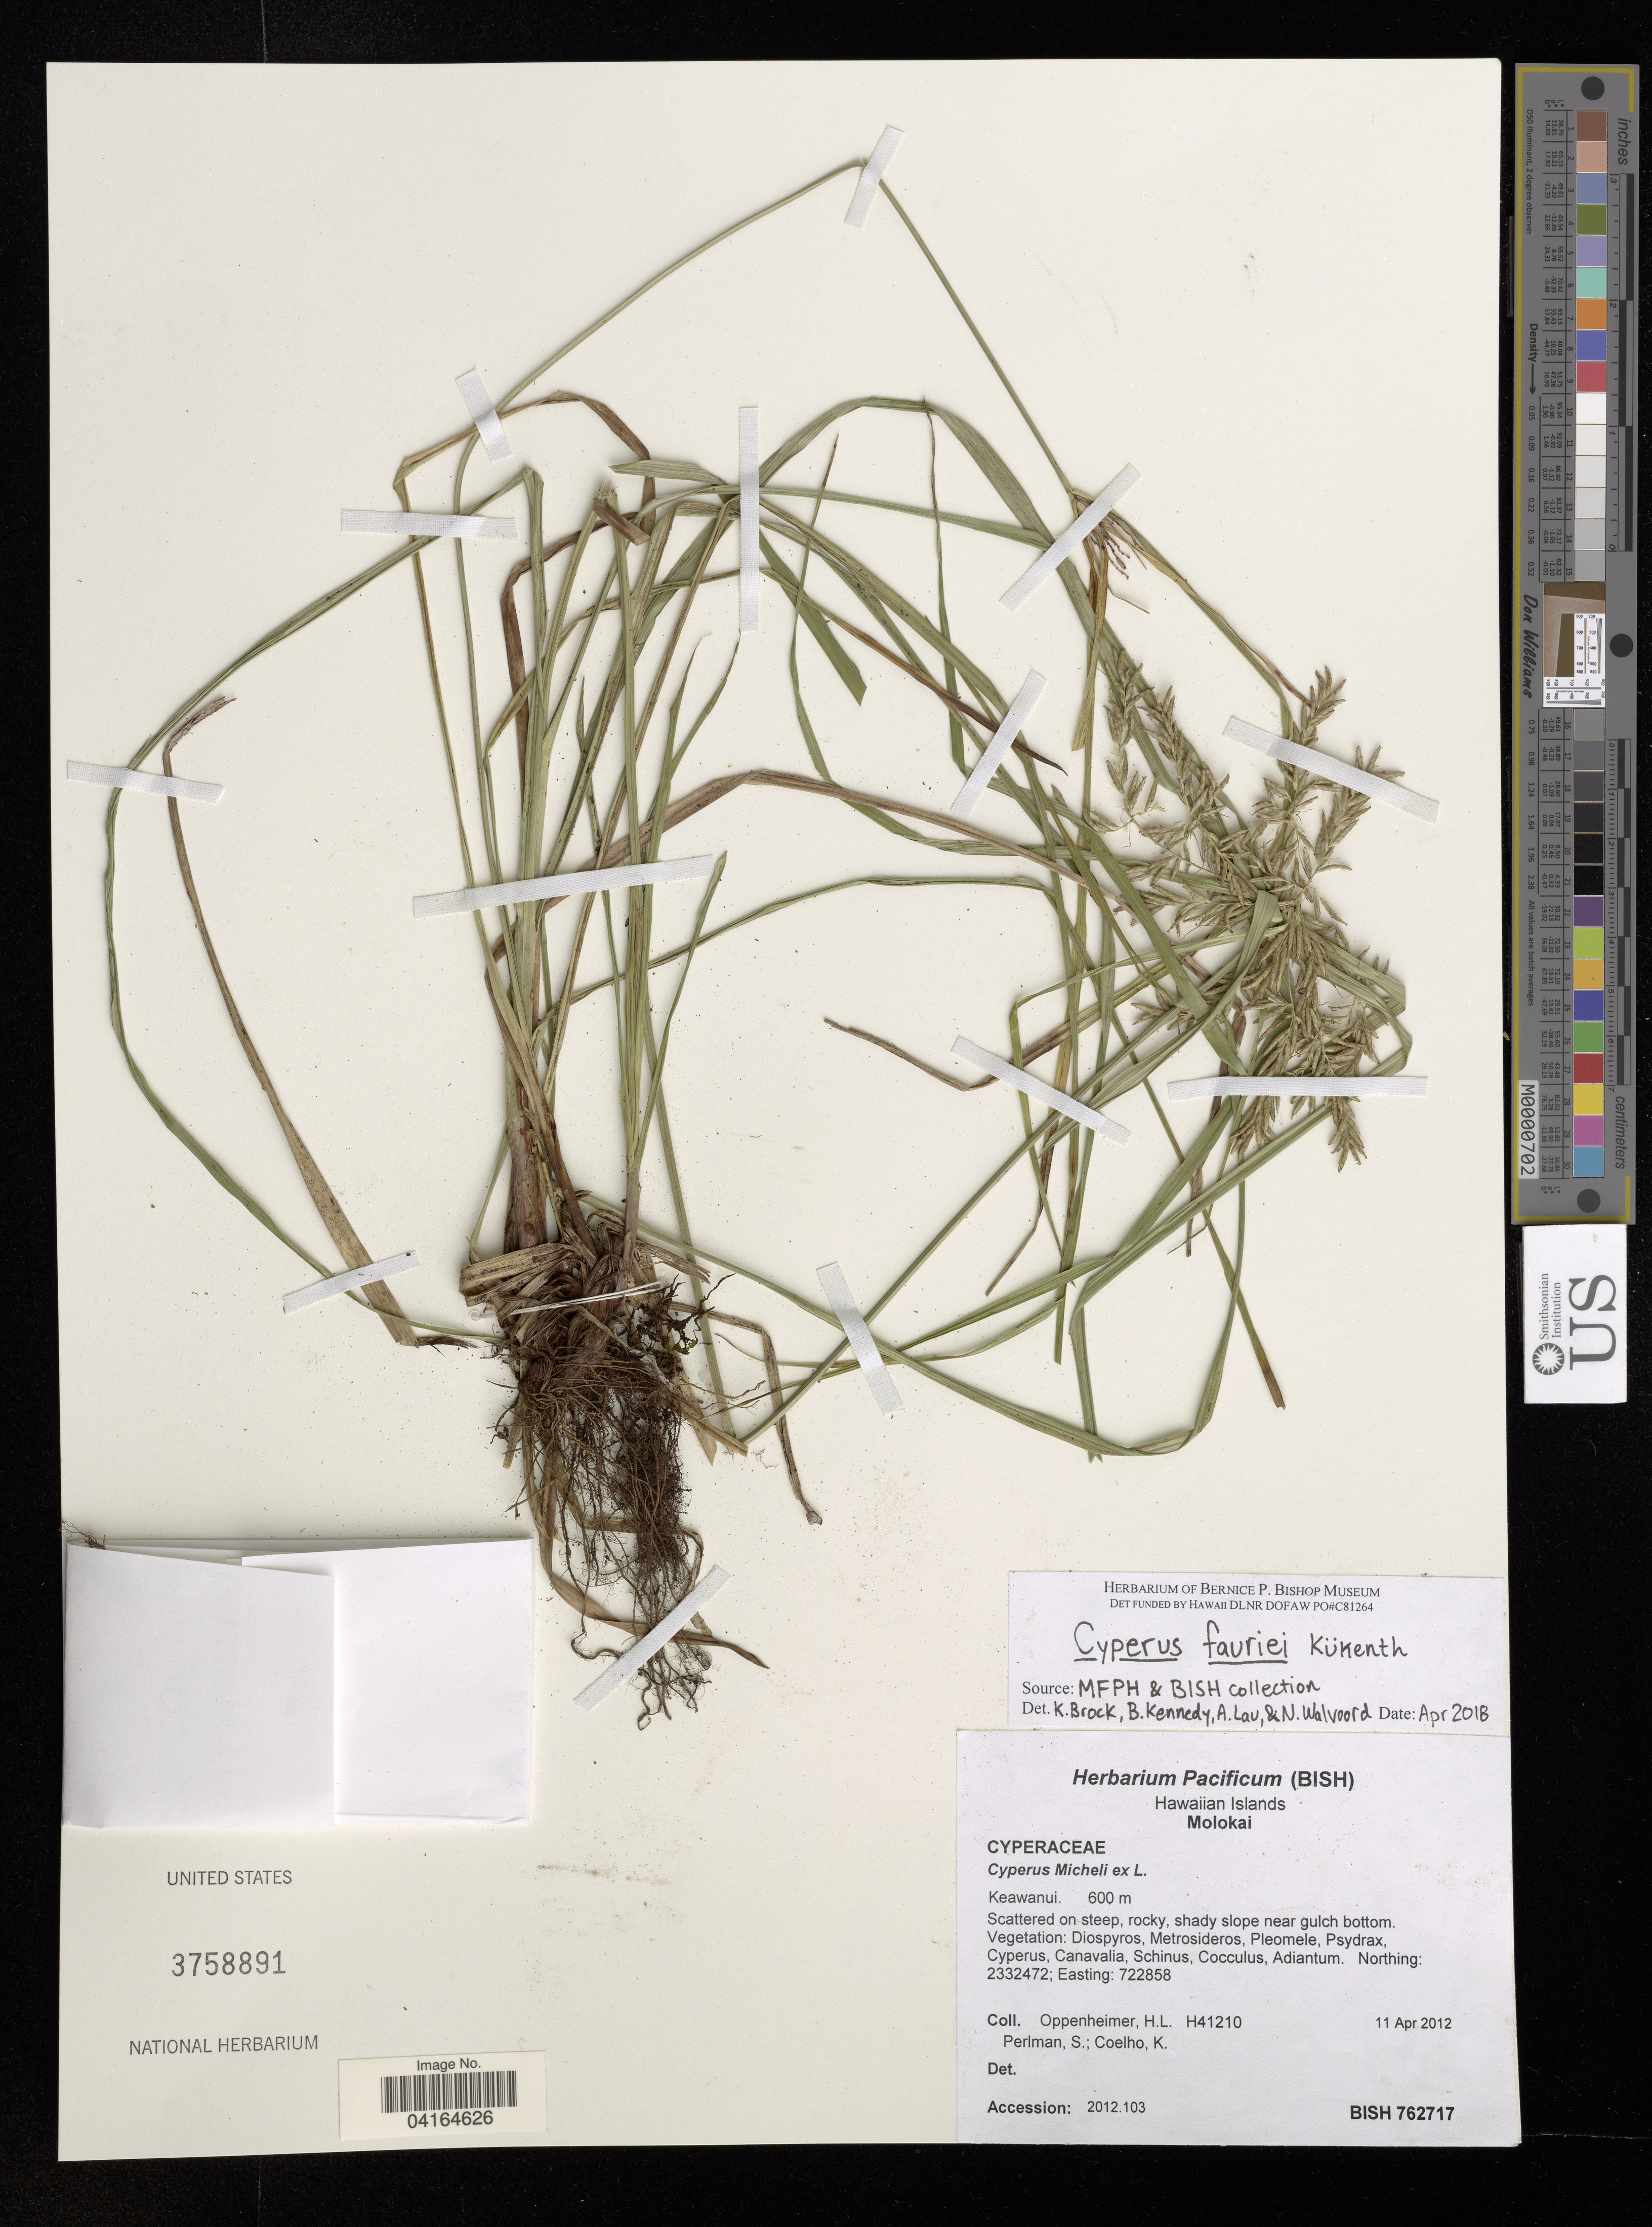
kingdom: Plantae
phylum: Tracheophyta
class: Liliopsida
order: Poales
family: Cyperaceae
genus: Cyperus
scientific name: Cyperus fauriei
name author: Kük.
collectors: H. L. Oppenheimer, S. Perlman & K. Coelho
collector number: H41210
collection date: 2012-04-11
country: United States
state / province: Hawaii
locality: Hawaiian Islands. Molokai. Keawanui.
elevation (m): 600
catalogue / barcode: US 3758891